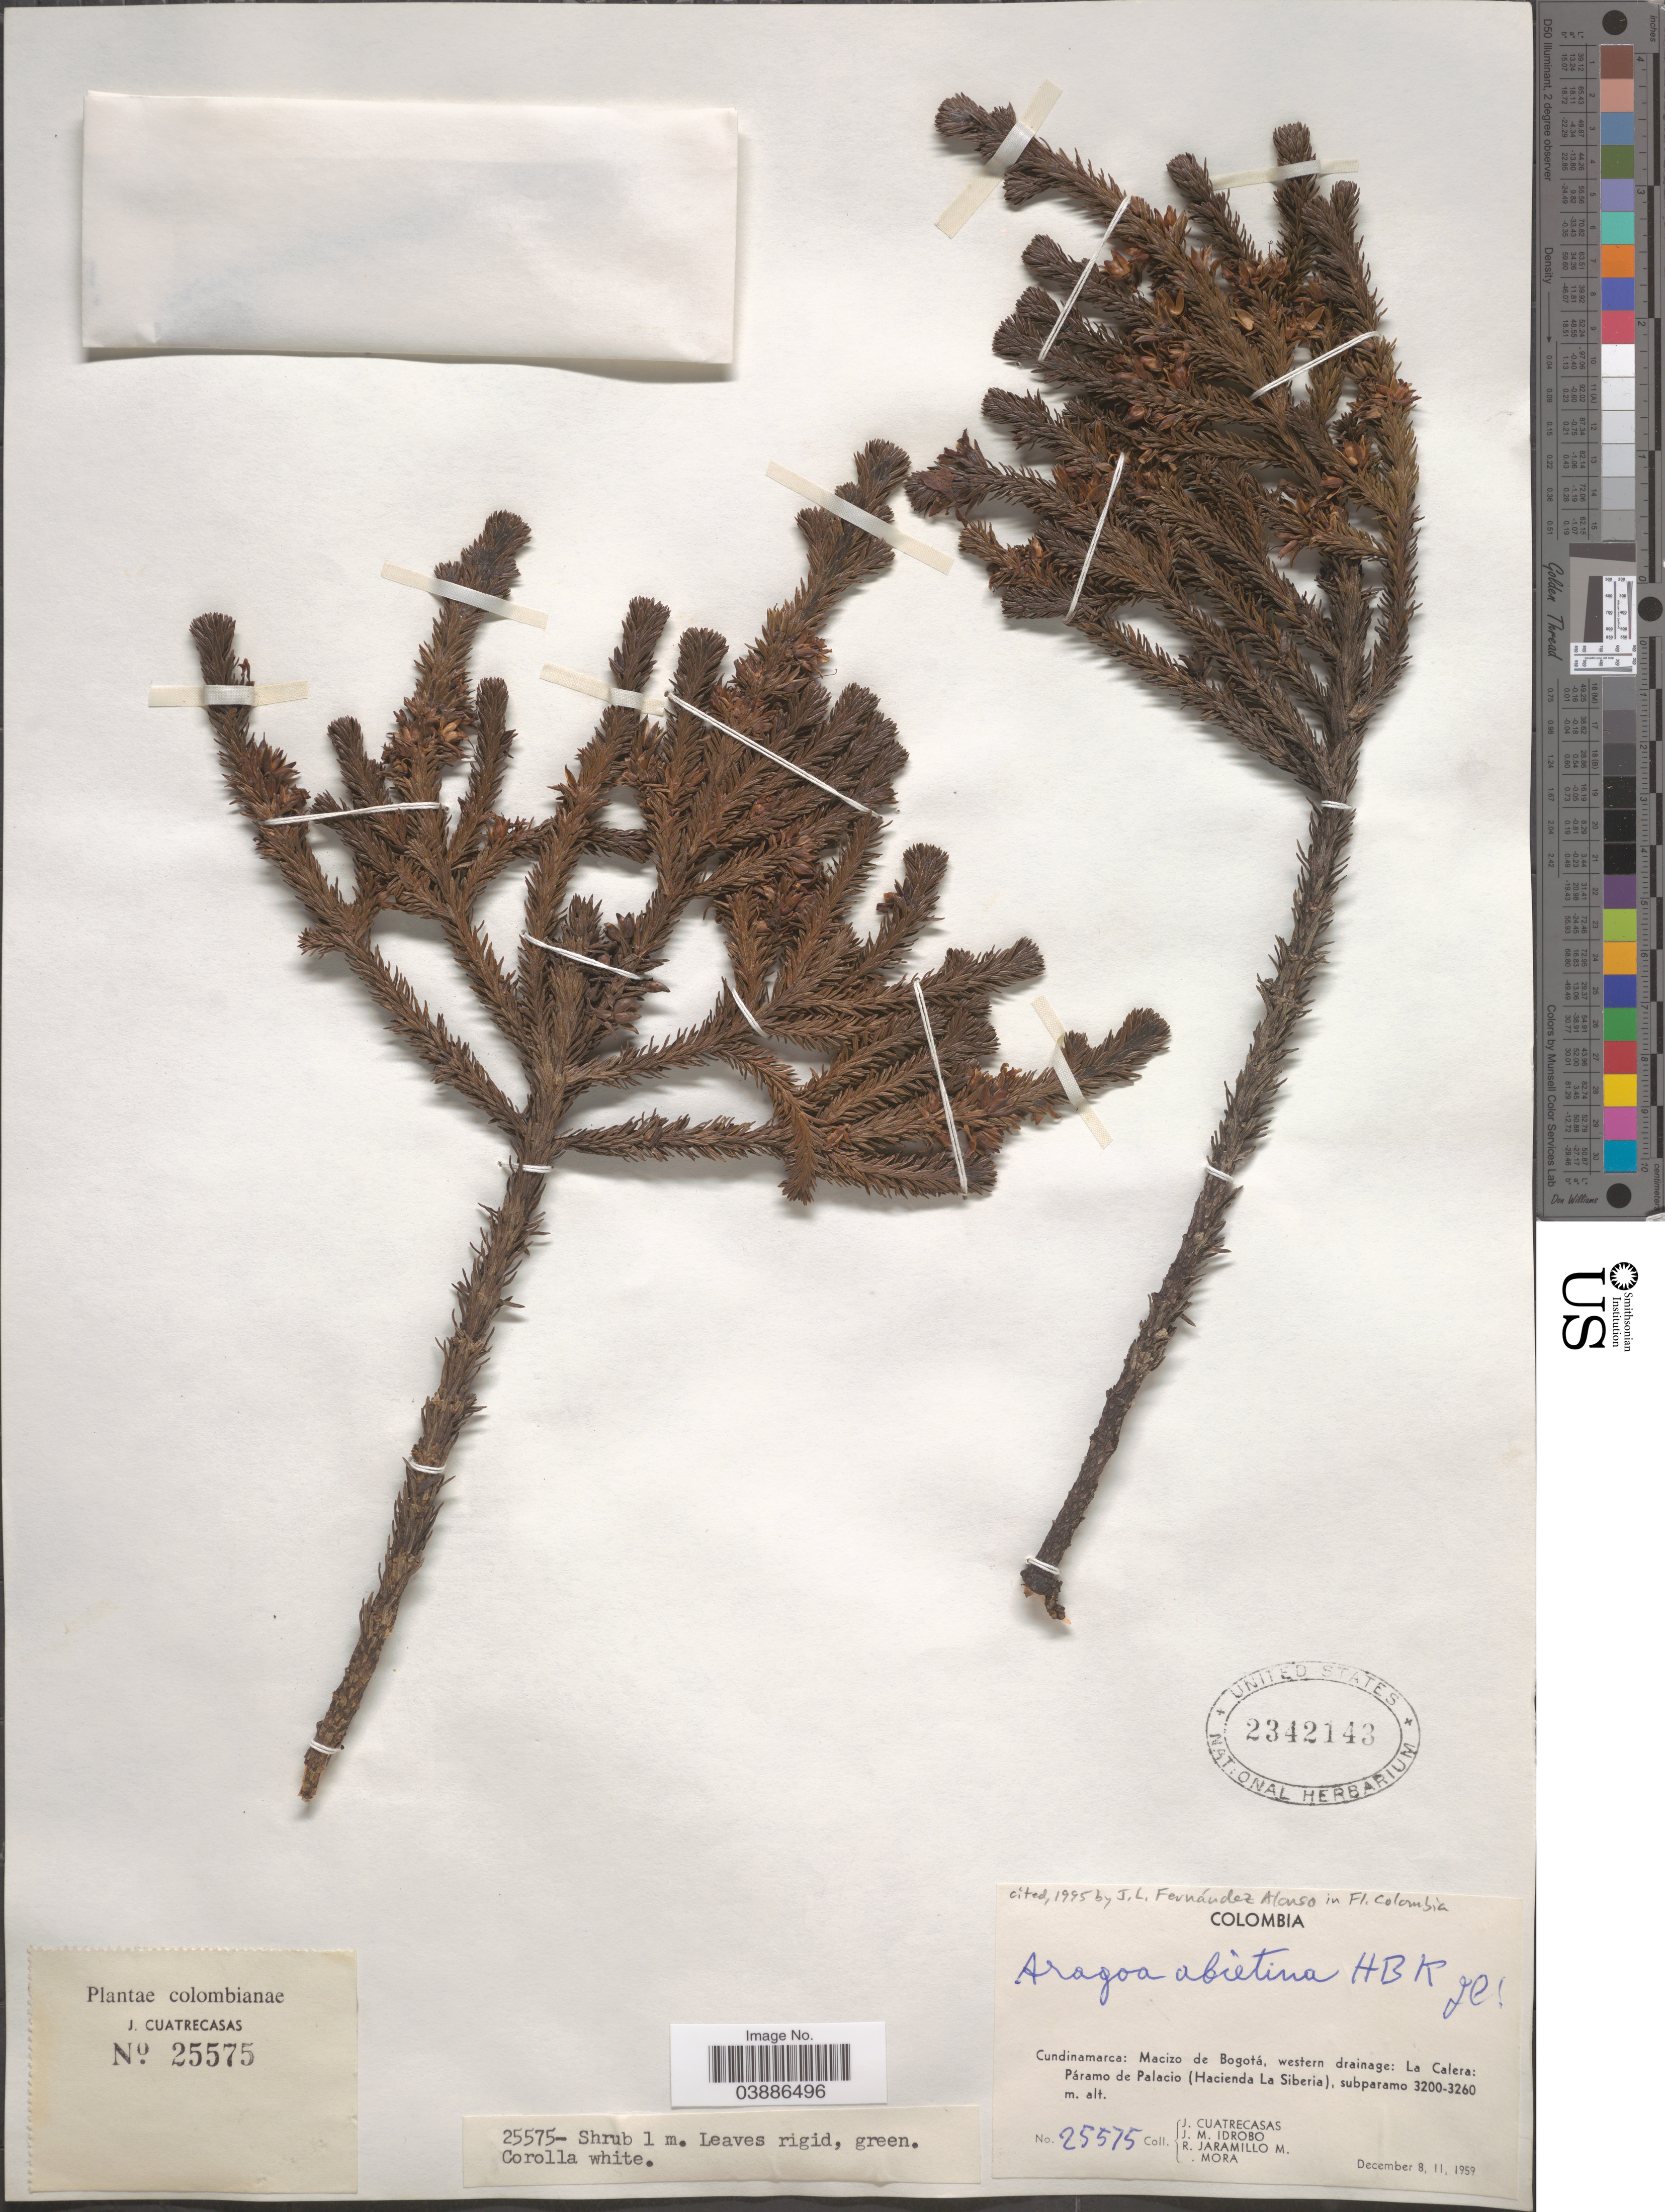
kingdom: Plantae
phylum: Tracheophyta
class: Magnoliopsida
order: Lamiales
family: Plantaginaceae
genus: Aragoa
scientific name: Aragoa abietina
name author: Kunth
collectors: J. Cuatrecasas, J. M. Idrobo, R. Jaramillo M. & Mora, --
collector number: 25575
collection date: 1959-12-08/1959-12-11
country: Colombia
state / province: Cundinamarca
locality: Macizo de Bogotá, western drainage: La Calera: Páramo de Palacio (Hacienda La Siberia).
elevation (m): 3200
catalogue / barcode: US 2342143